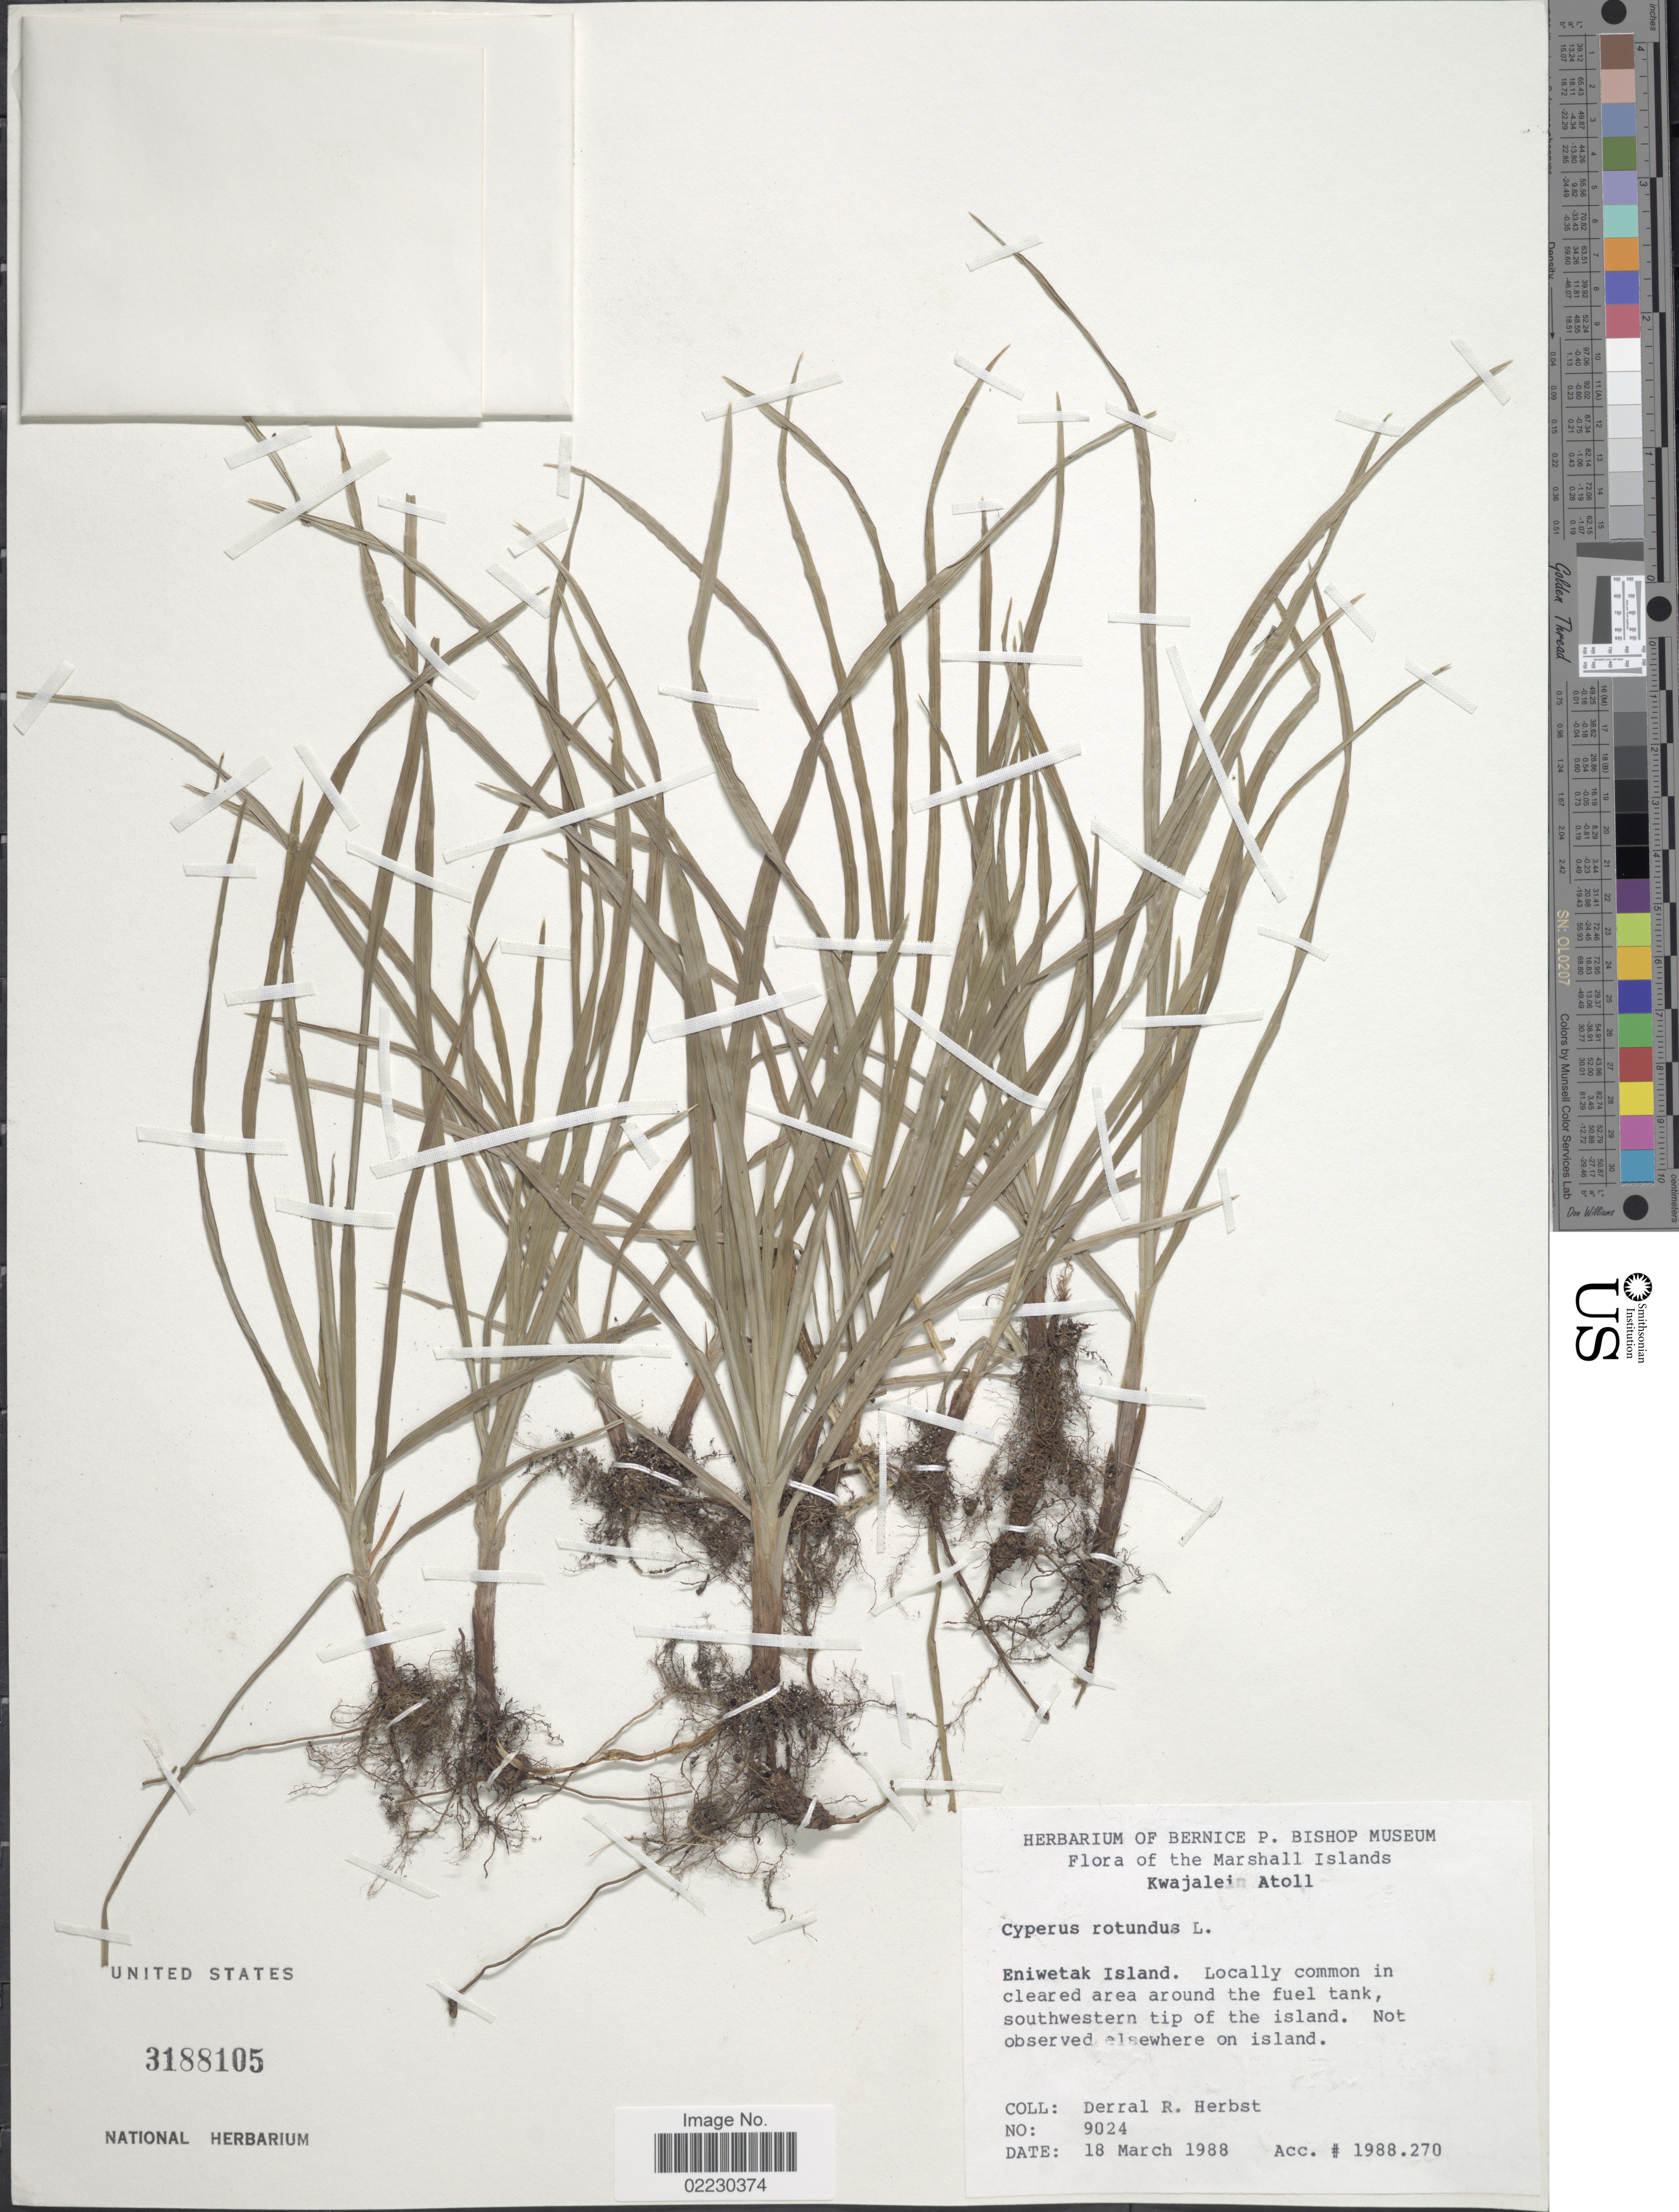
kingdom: Plantae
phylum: Tracheophyta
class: Liliopsida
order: Poales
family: Cyperaceae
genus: Cyperus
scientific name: Cyperus rotundus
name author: L.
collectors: D. R. Herbst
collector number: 9024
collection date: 1988-03-18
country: Marshall Islands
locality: Kwajalein Atoll, Eniwetak Island.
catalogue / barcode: US 3188105